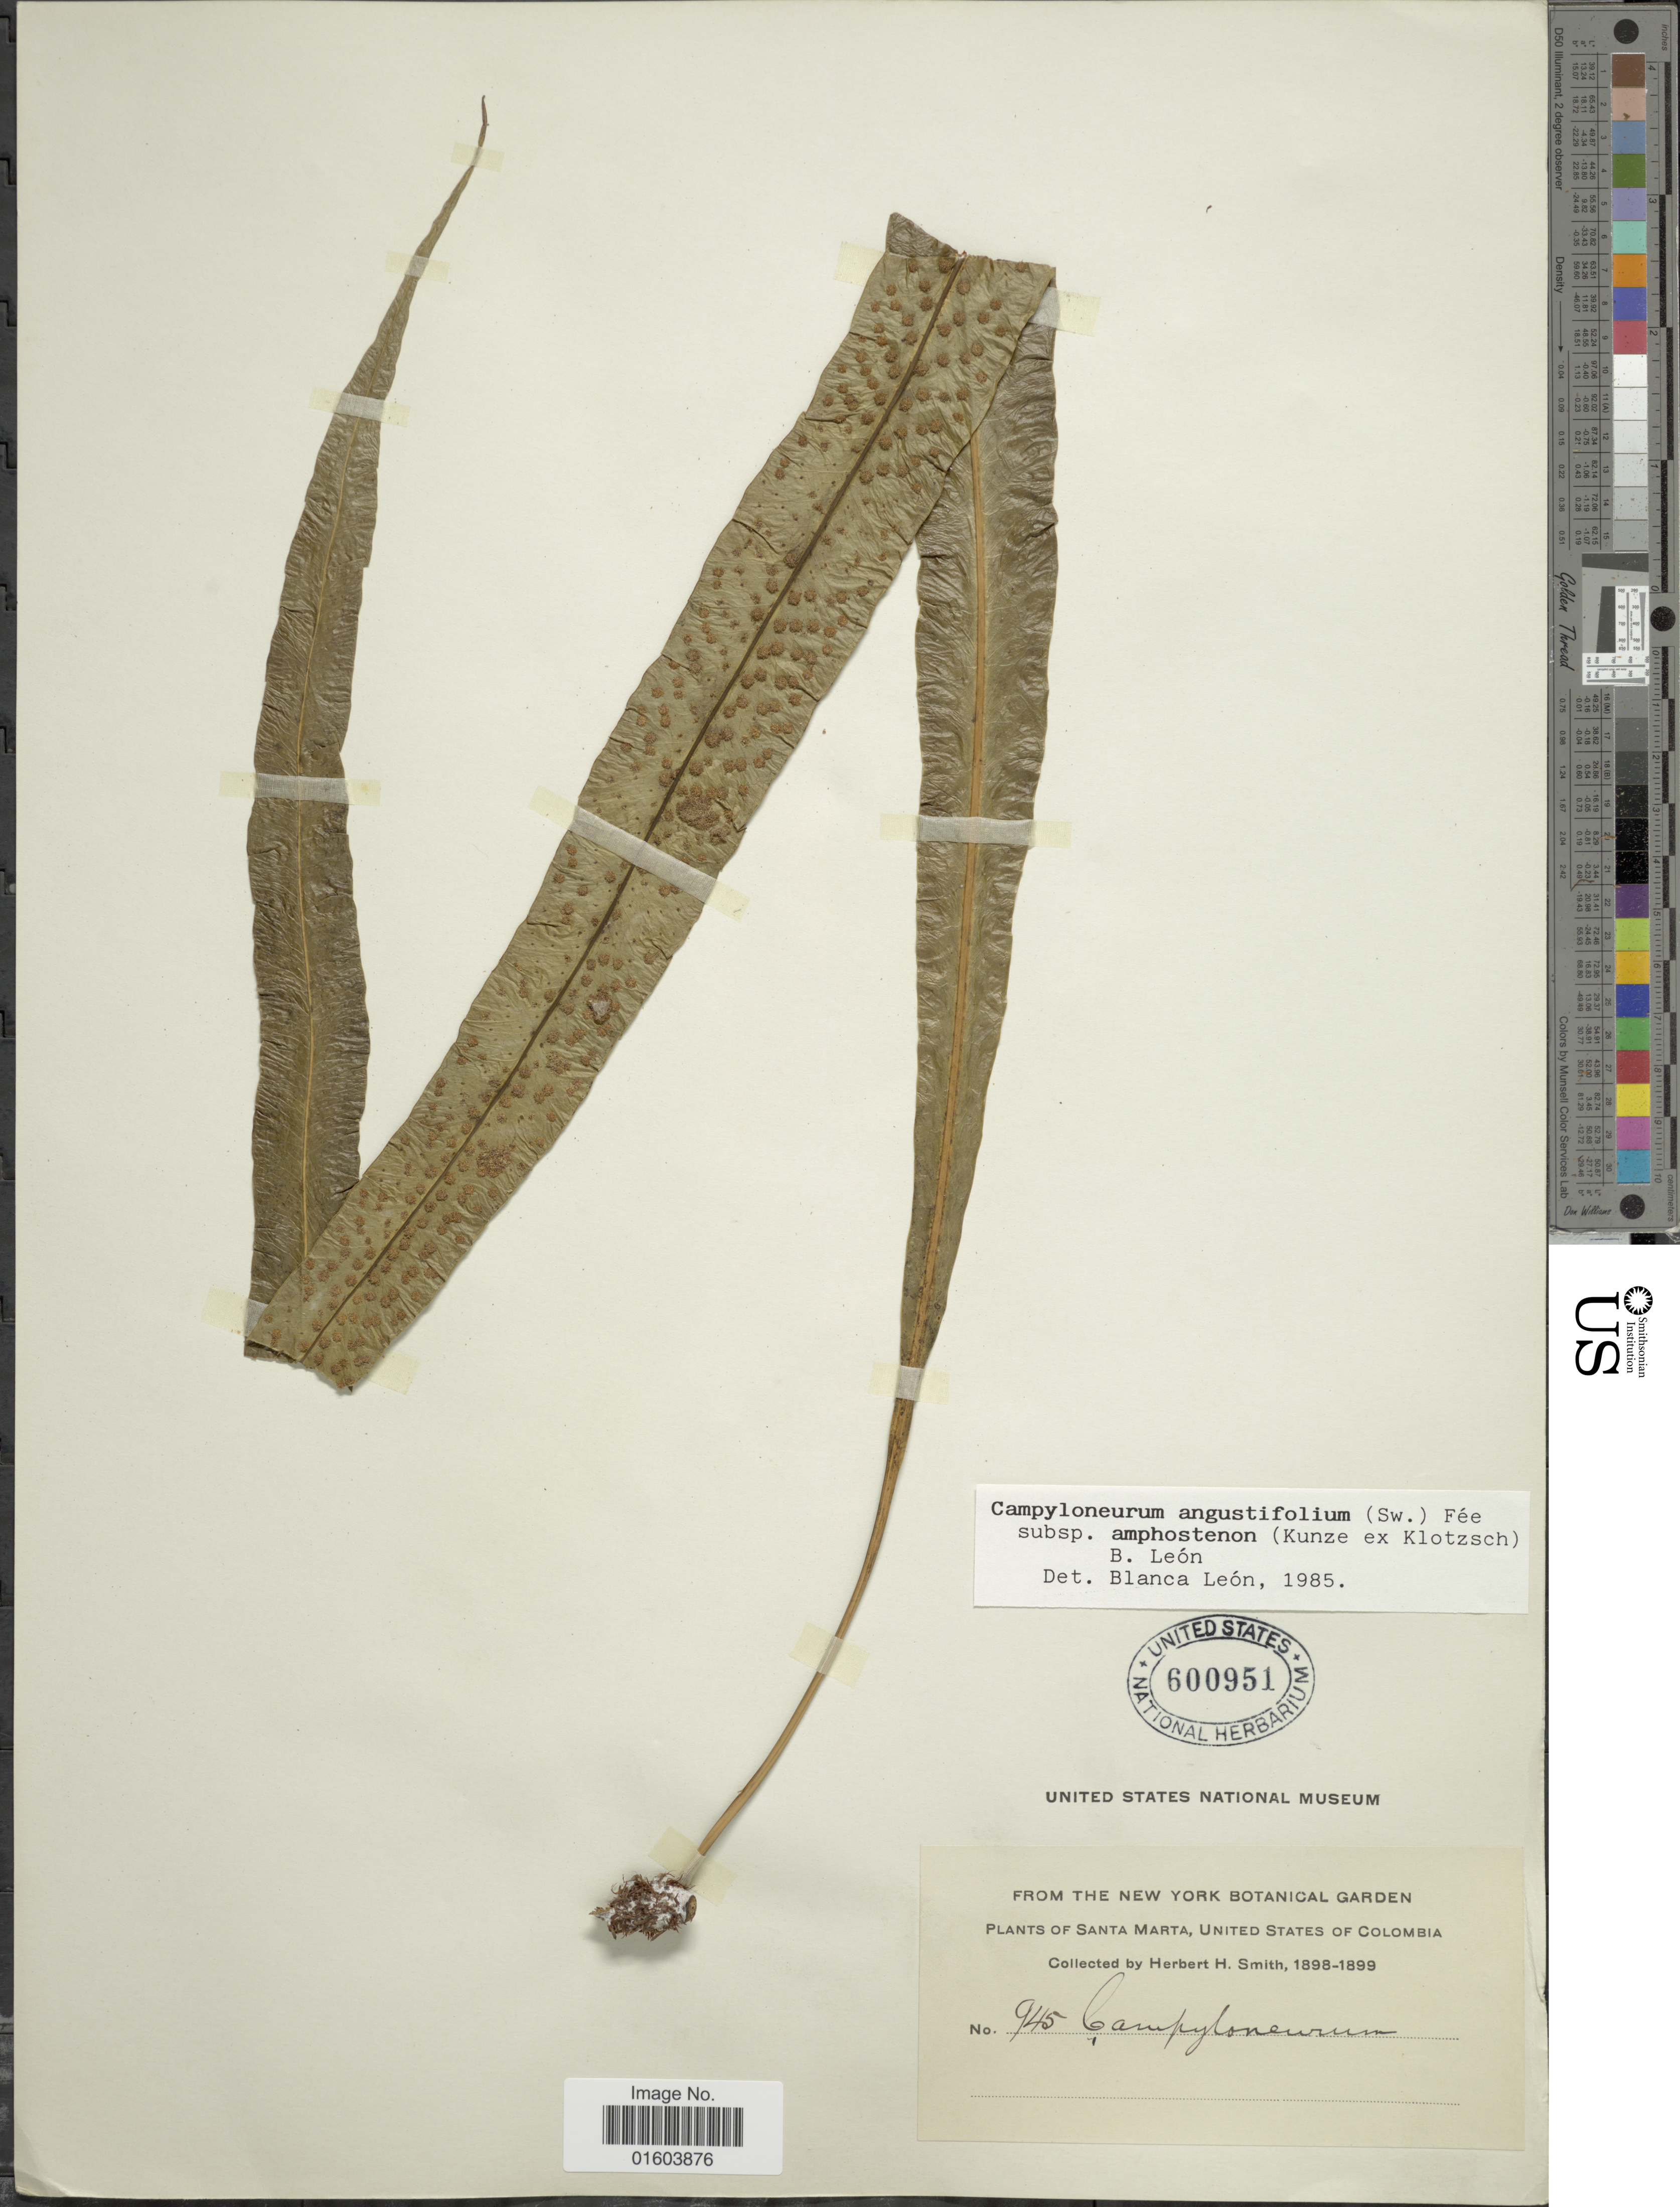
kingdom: Plantae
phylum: Tracheophyta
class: Polypodiopsida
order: Polypodiales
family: Polypodiaceae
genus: Campyloneurum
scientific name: Campyloneurum amphostenon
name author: (Kunze ex Klotzsch) Fée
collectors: H. H. Smith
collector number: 945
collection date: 1898/1899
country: Colombia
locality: Santa Marta, United States of Colombia.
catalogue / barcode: US 600951